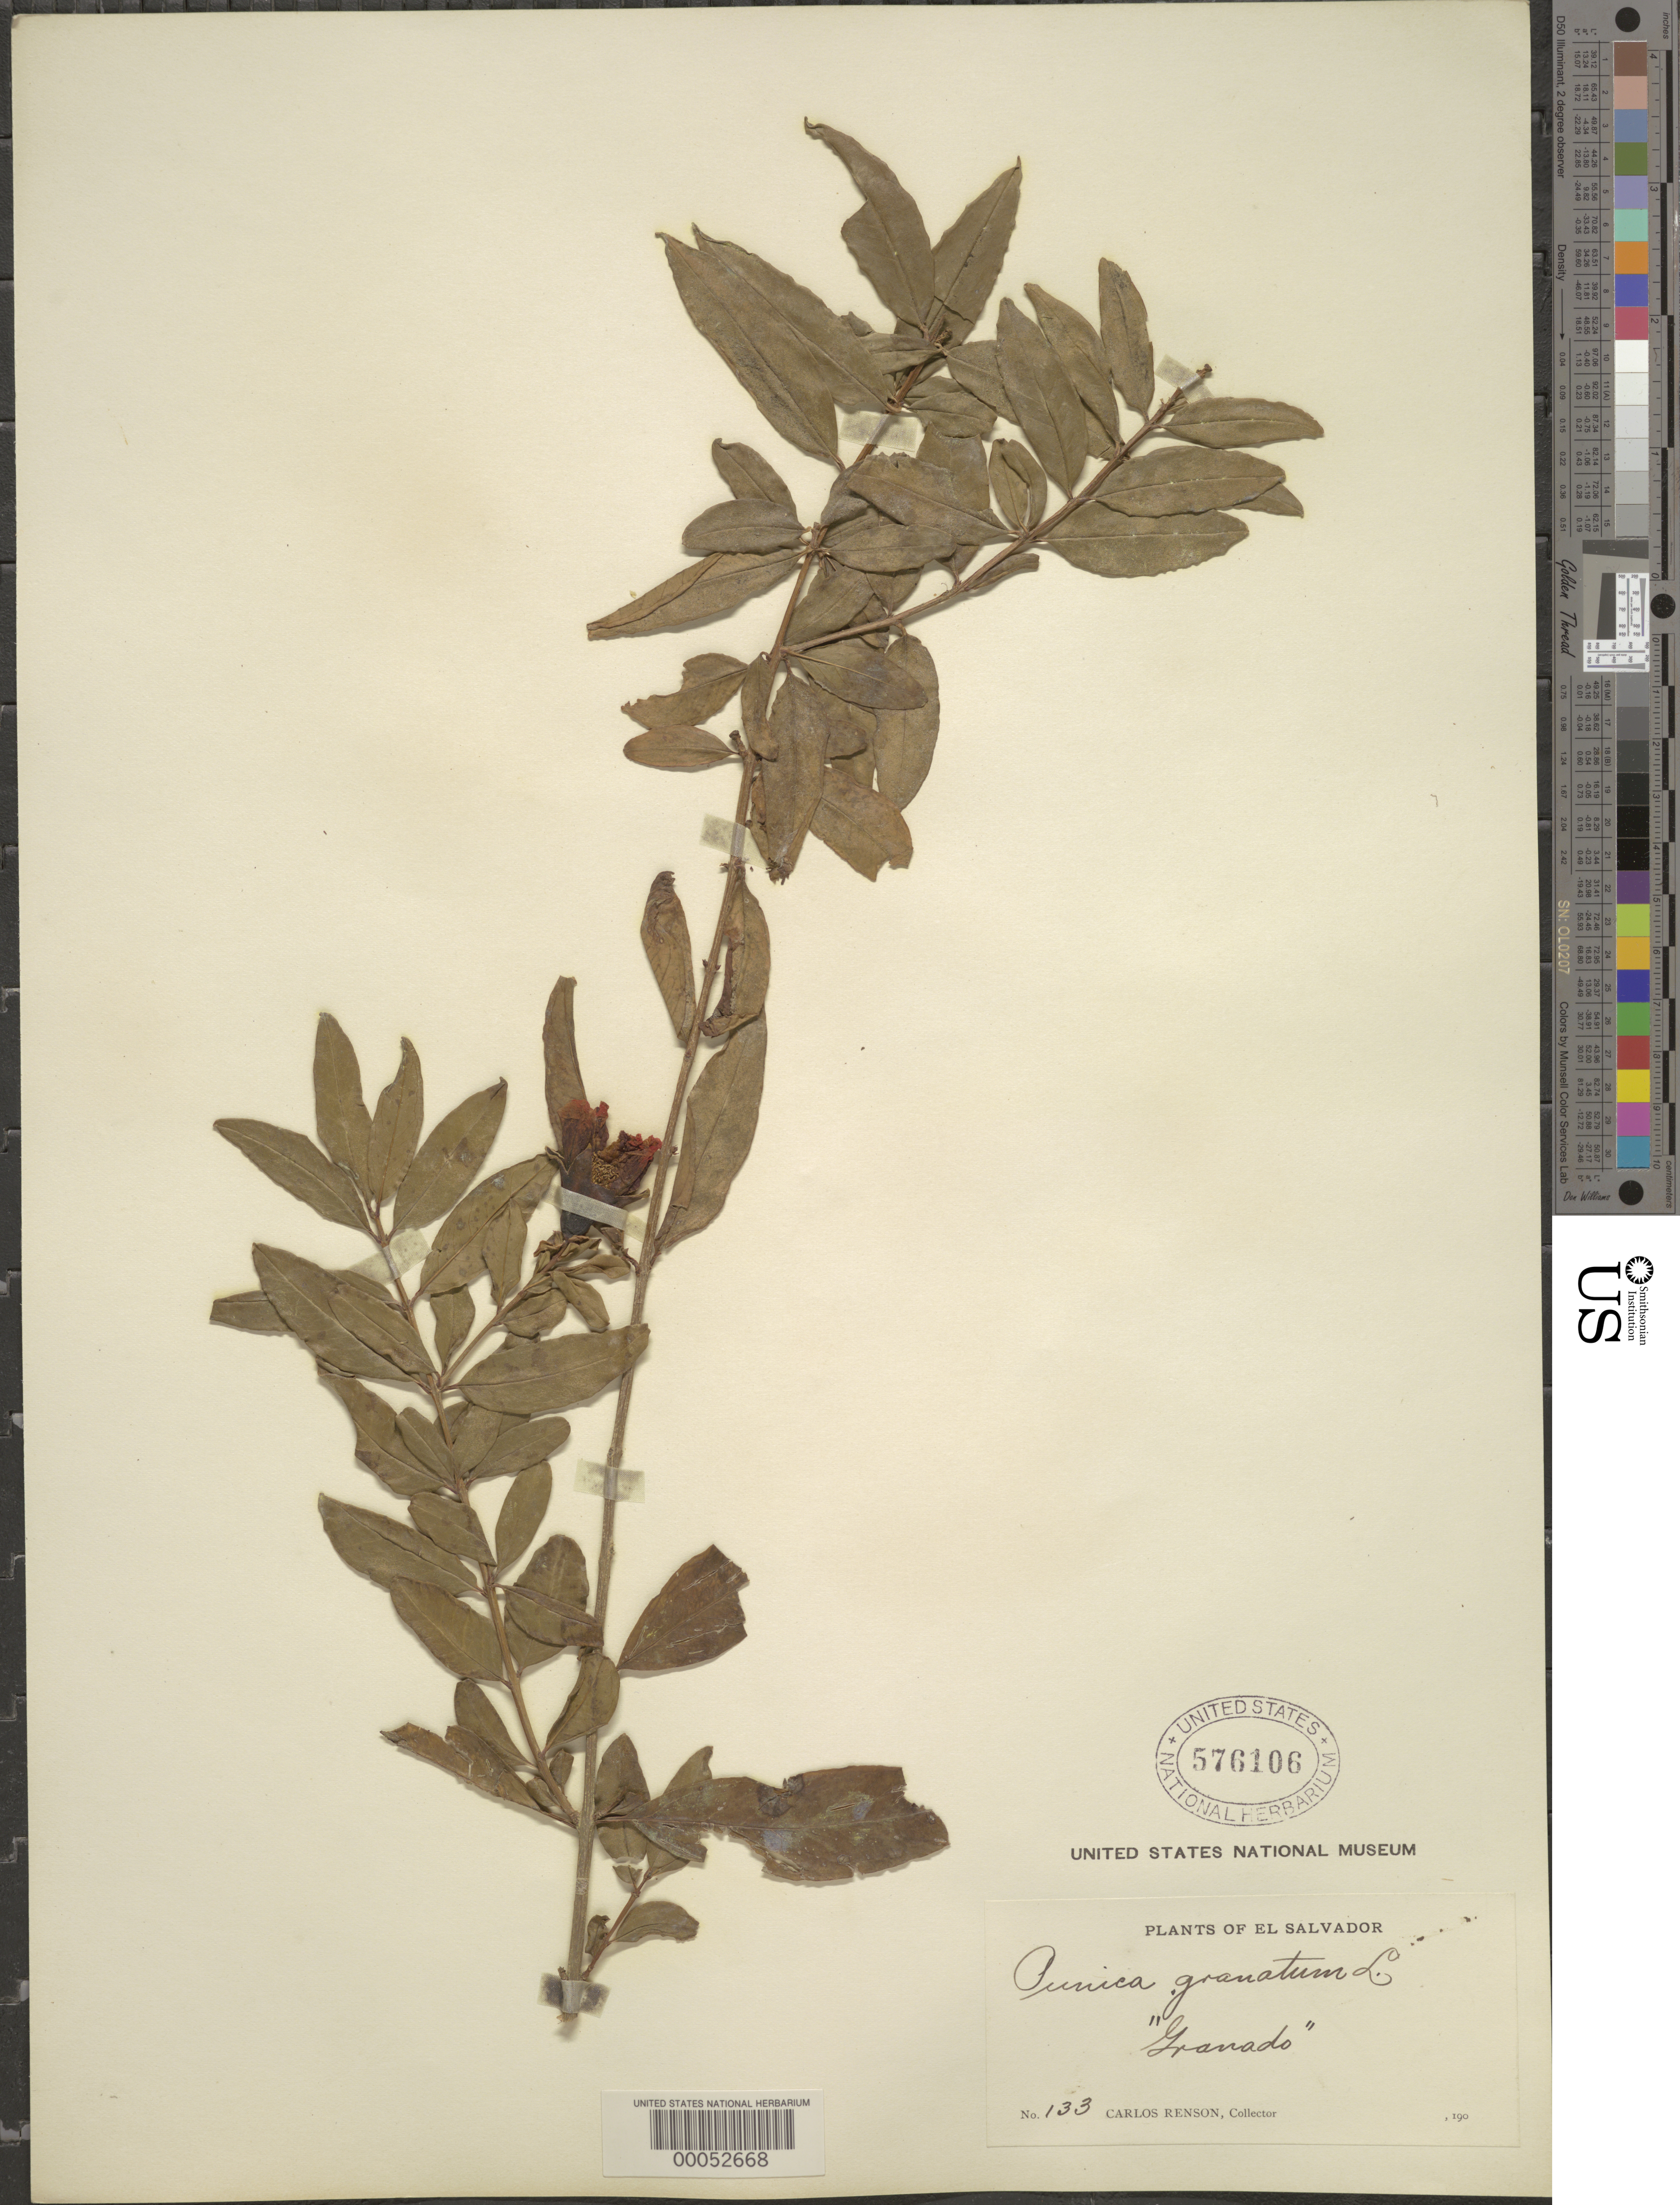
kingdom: Plantae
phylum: Tracheophyta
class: Magnoliopsida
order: Myrtales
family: Lythraceae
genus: Punica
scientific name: Punica granatum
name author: L.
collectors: C. Renson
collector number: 133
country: El Salvador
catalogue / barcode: US 576106